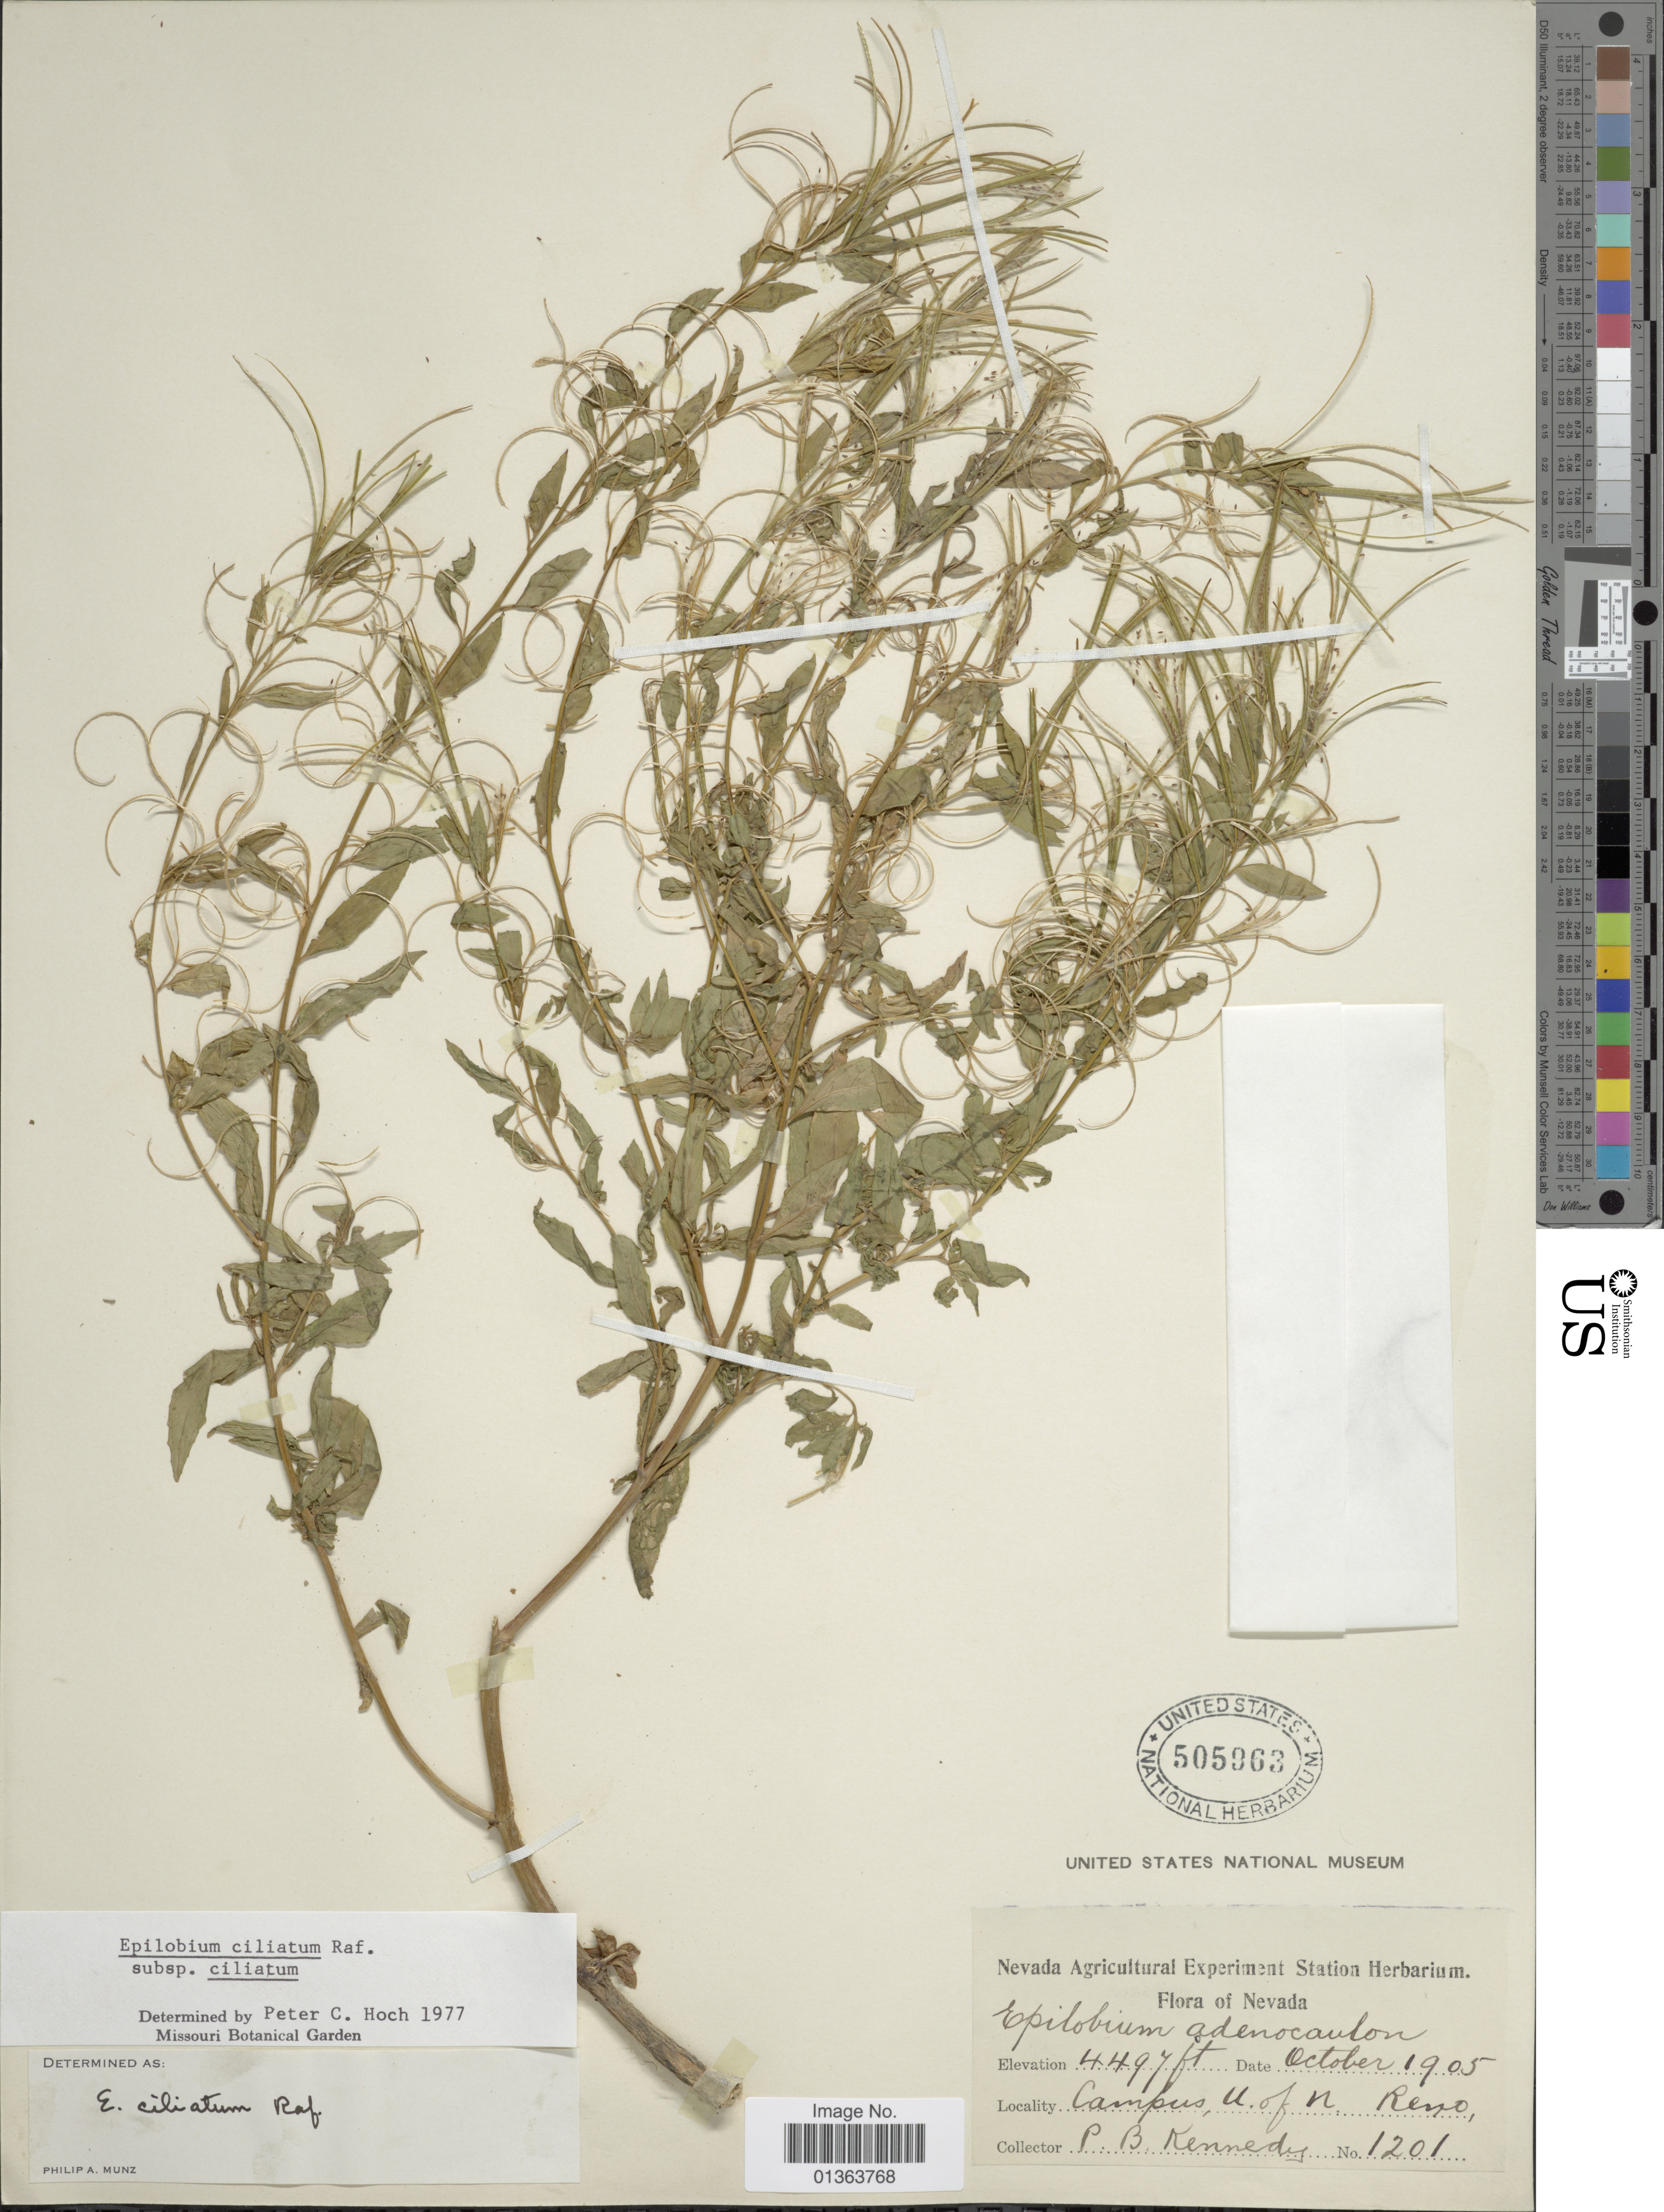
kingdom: Plantae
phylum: Tracheophyta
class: Magnoliopsida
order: Myrtales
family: Onagraceae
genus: Epilobium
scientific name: Epilobium ciliatum subsp. ciliatum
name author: Raf.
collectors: P. B. Kennedy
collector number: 1201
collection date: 1905-10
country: United States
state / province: Nevada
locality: Campus, U of N Reno.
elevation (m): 1371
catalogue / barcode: US 505963